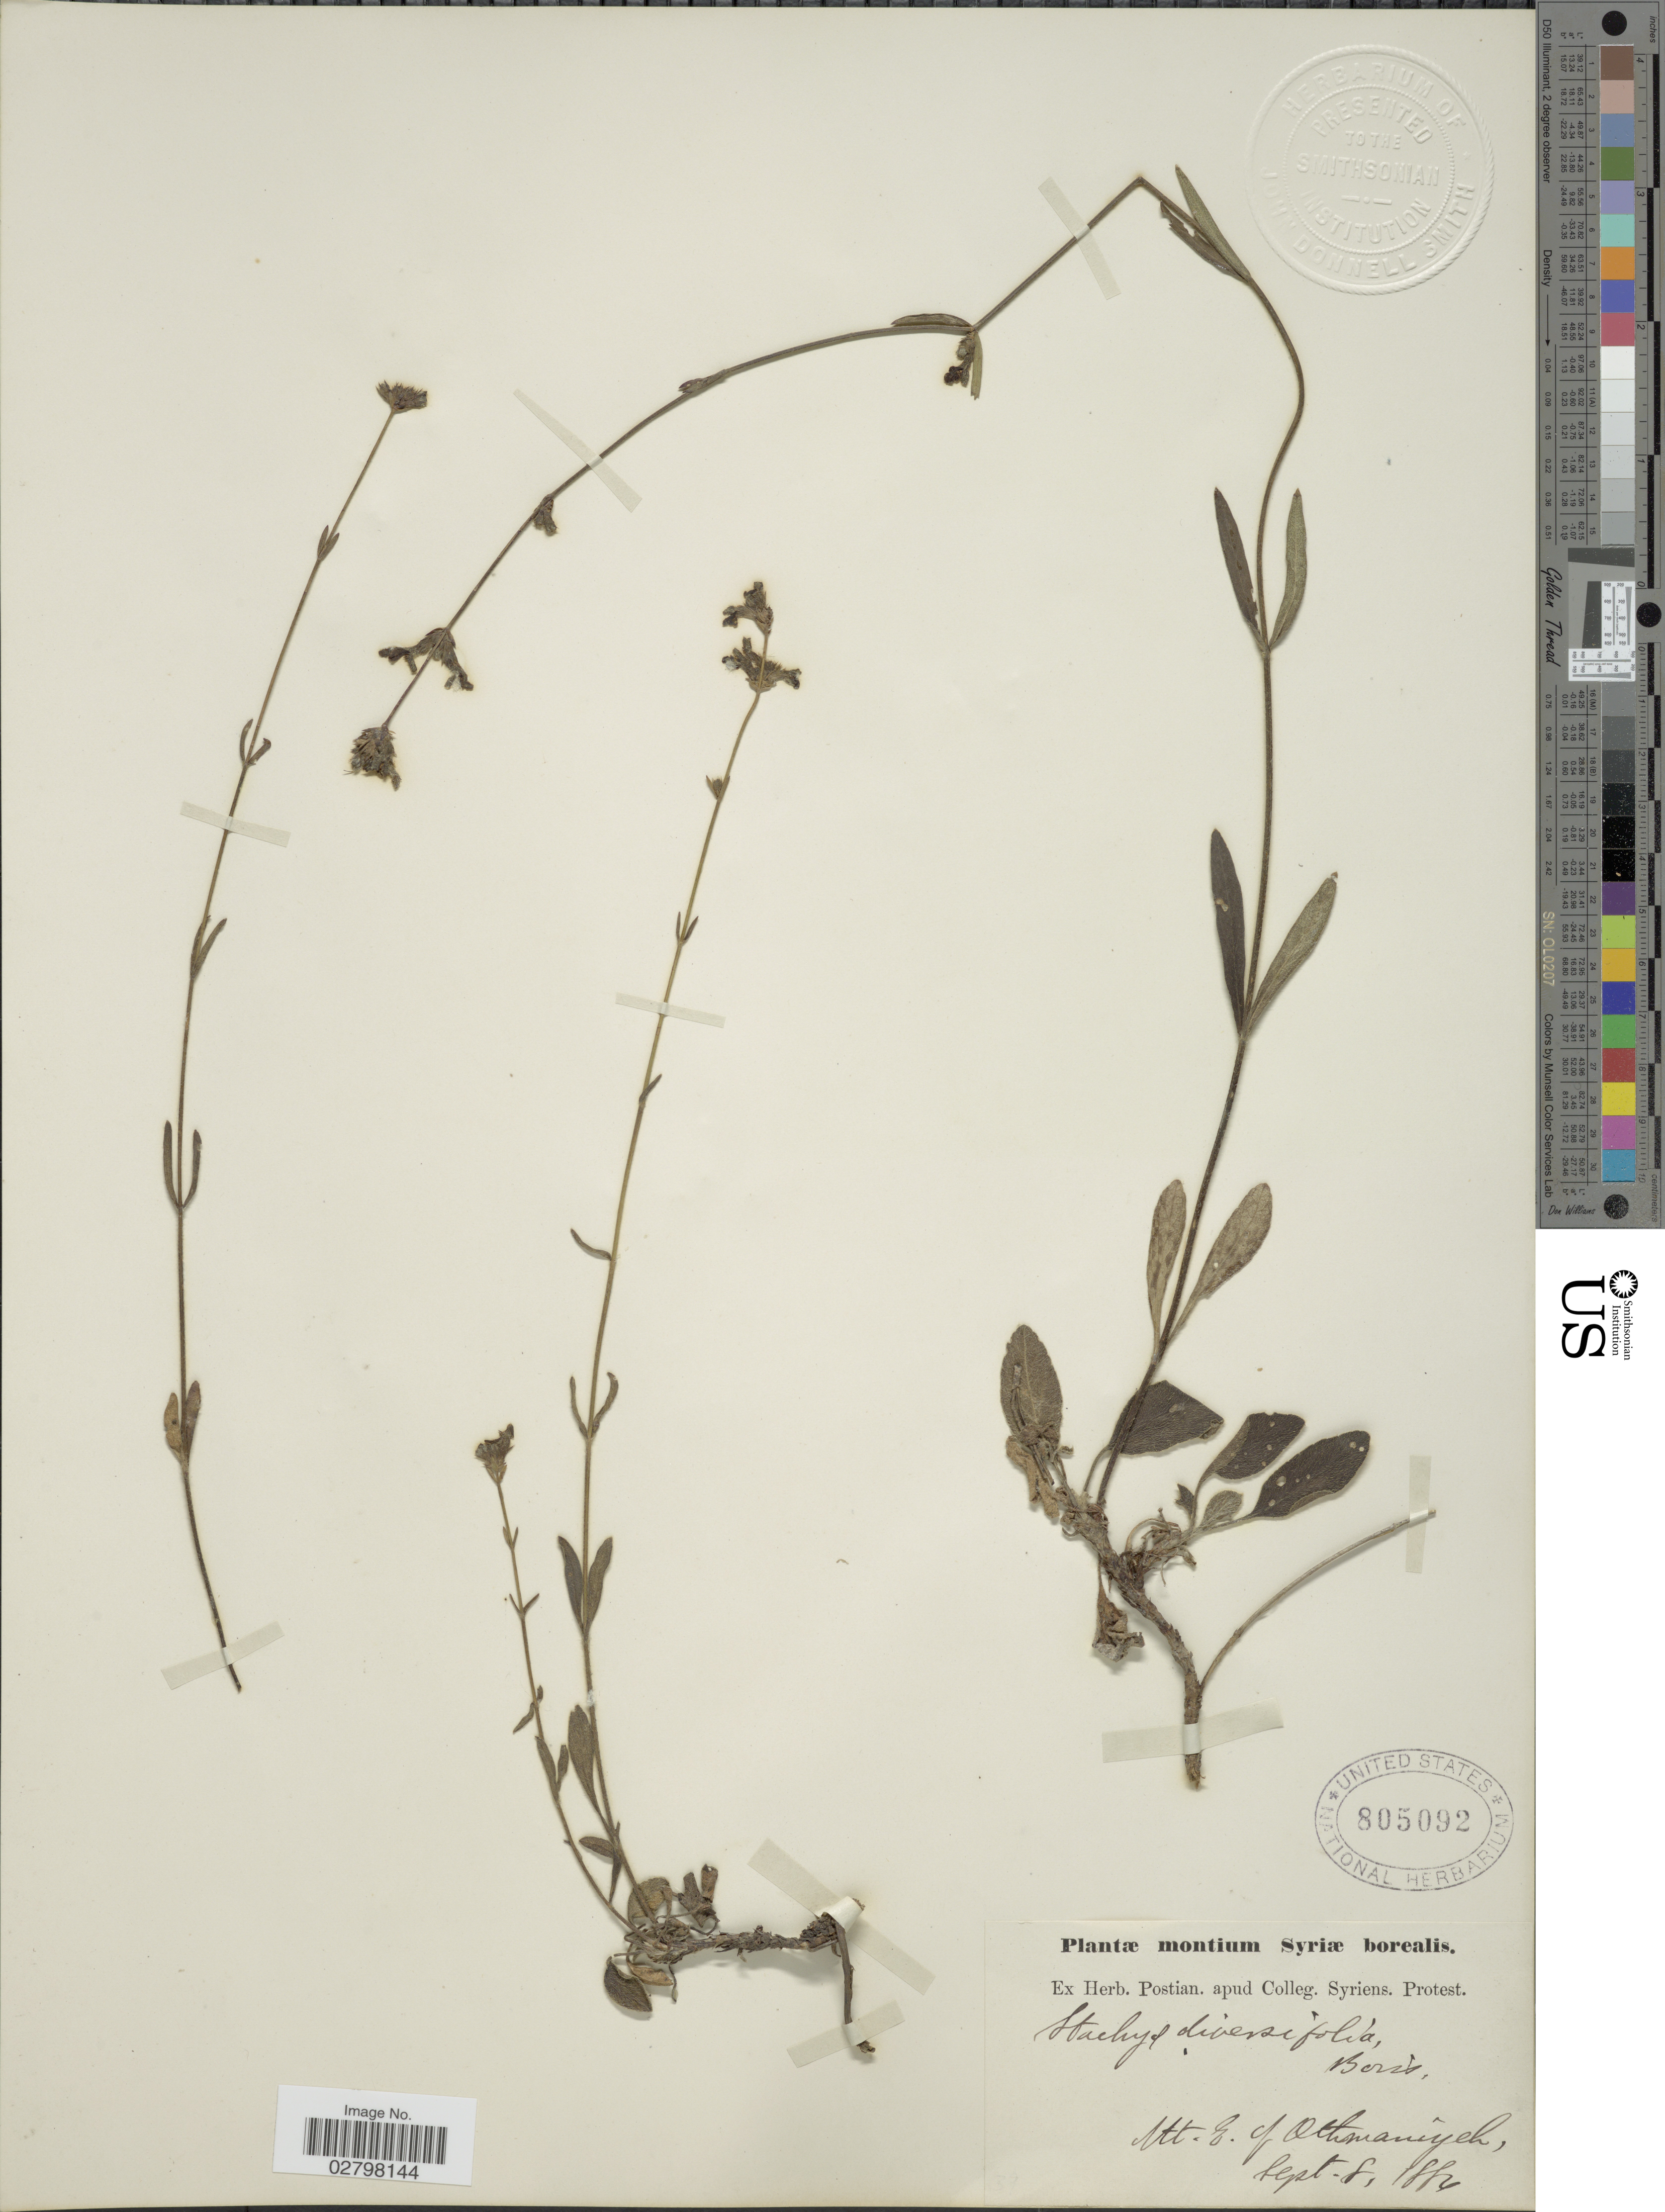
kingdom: Plantae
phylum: Tracheophyta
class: Magnoliopsida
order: Lamiales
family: Lamiaceae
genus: Stachys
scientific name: Stachys diversifolia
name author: Boiss.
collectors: ex herb. Postian. apud Colleg. Syriens. Protest. USE "Fannie P. A. Shepard" (10308853) AS PRIMARY COLLECTOR INSTEAD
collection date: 1884-09-08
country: Syria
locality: Montium Syriæ borealis. Mt. E. of Othmaniyeh [interpreted].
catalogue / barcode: US 805092